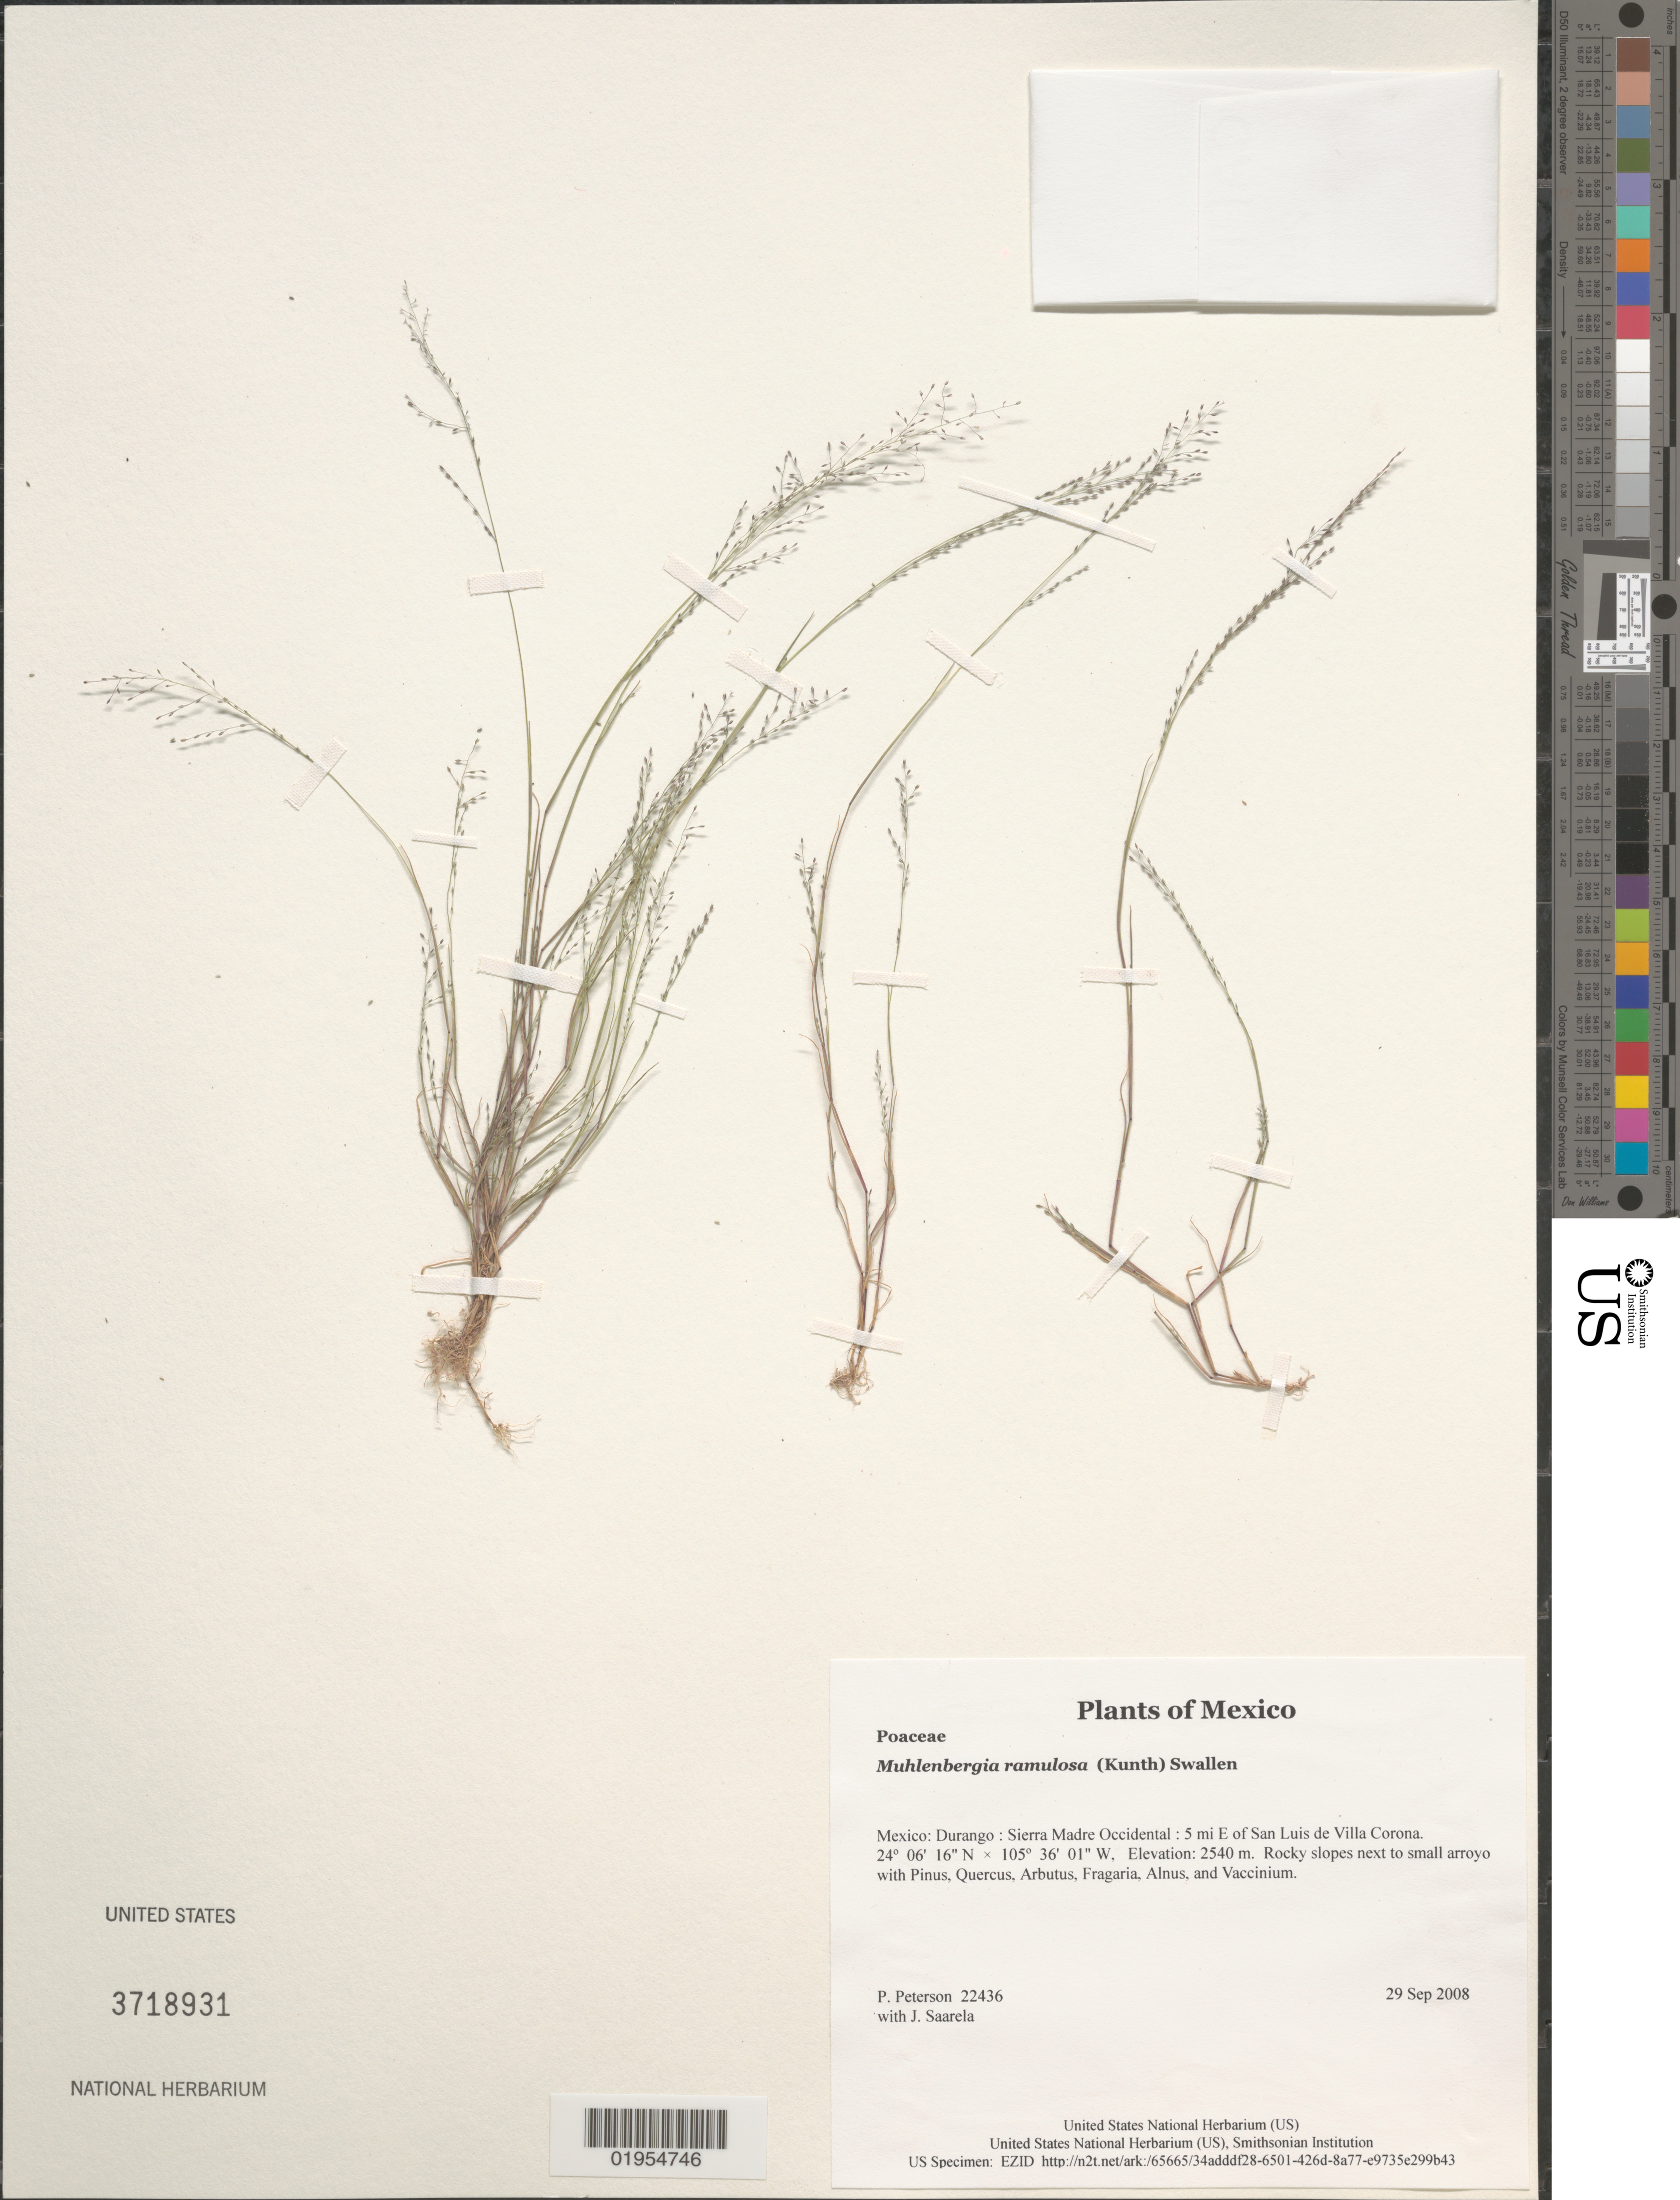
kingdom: Plantae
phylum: Tracheophyta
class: Liliopsida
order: Poales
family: Poaceae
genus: Muhlenbergia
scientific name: Muhlenbergia ramulosa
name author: (Kunth) Swallen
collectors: P. M. Peterson & J. Saarela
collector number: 22436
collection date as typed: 29 Sep 2008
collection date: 2008-09-29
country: Mexico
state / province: Durango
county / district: Sierra Madre Occidental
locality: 5 mi E of San Luis de Villa Corona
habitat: Rocky slopes next to small arroyo with Pinus, Quercus, Arbutus, Fragaria, Alnus, and Vaccinium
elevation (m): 2540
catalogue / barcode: US 3718931